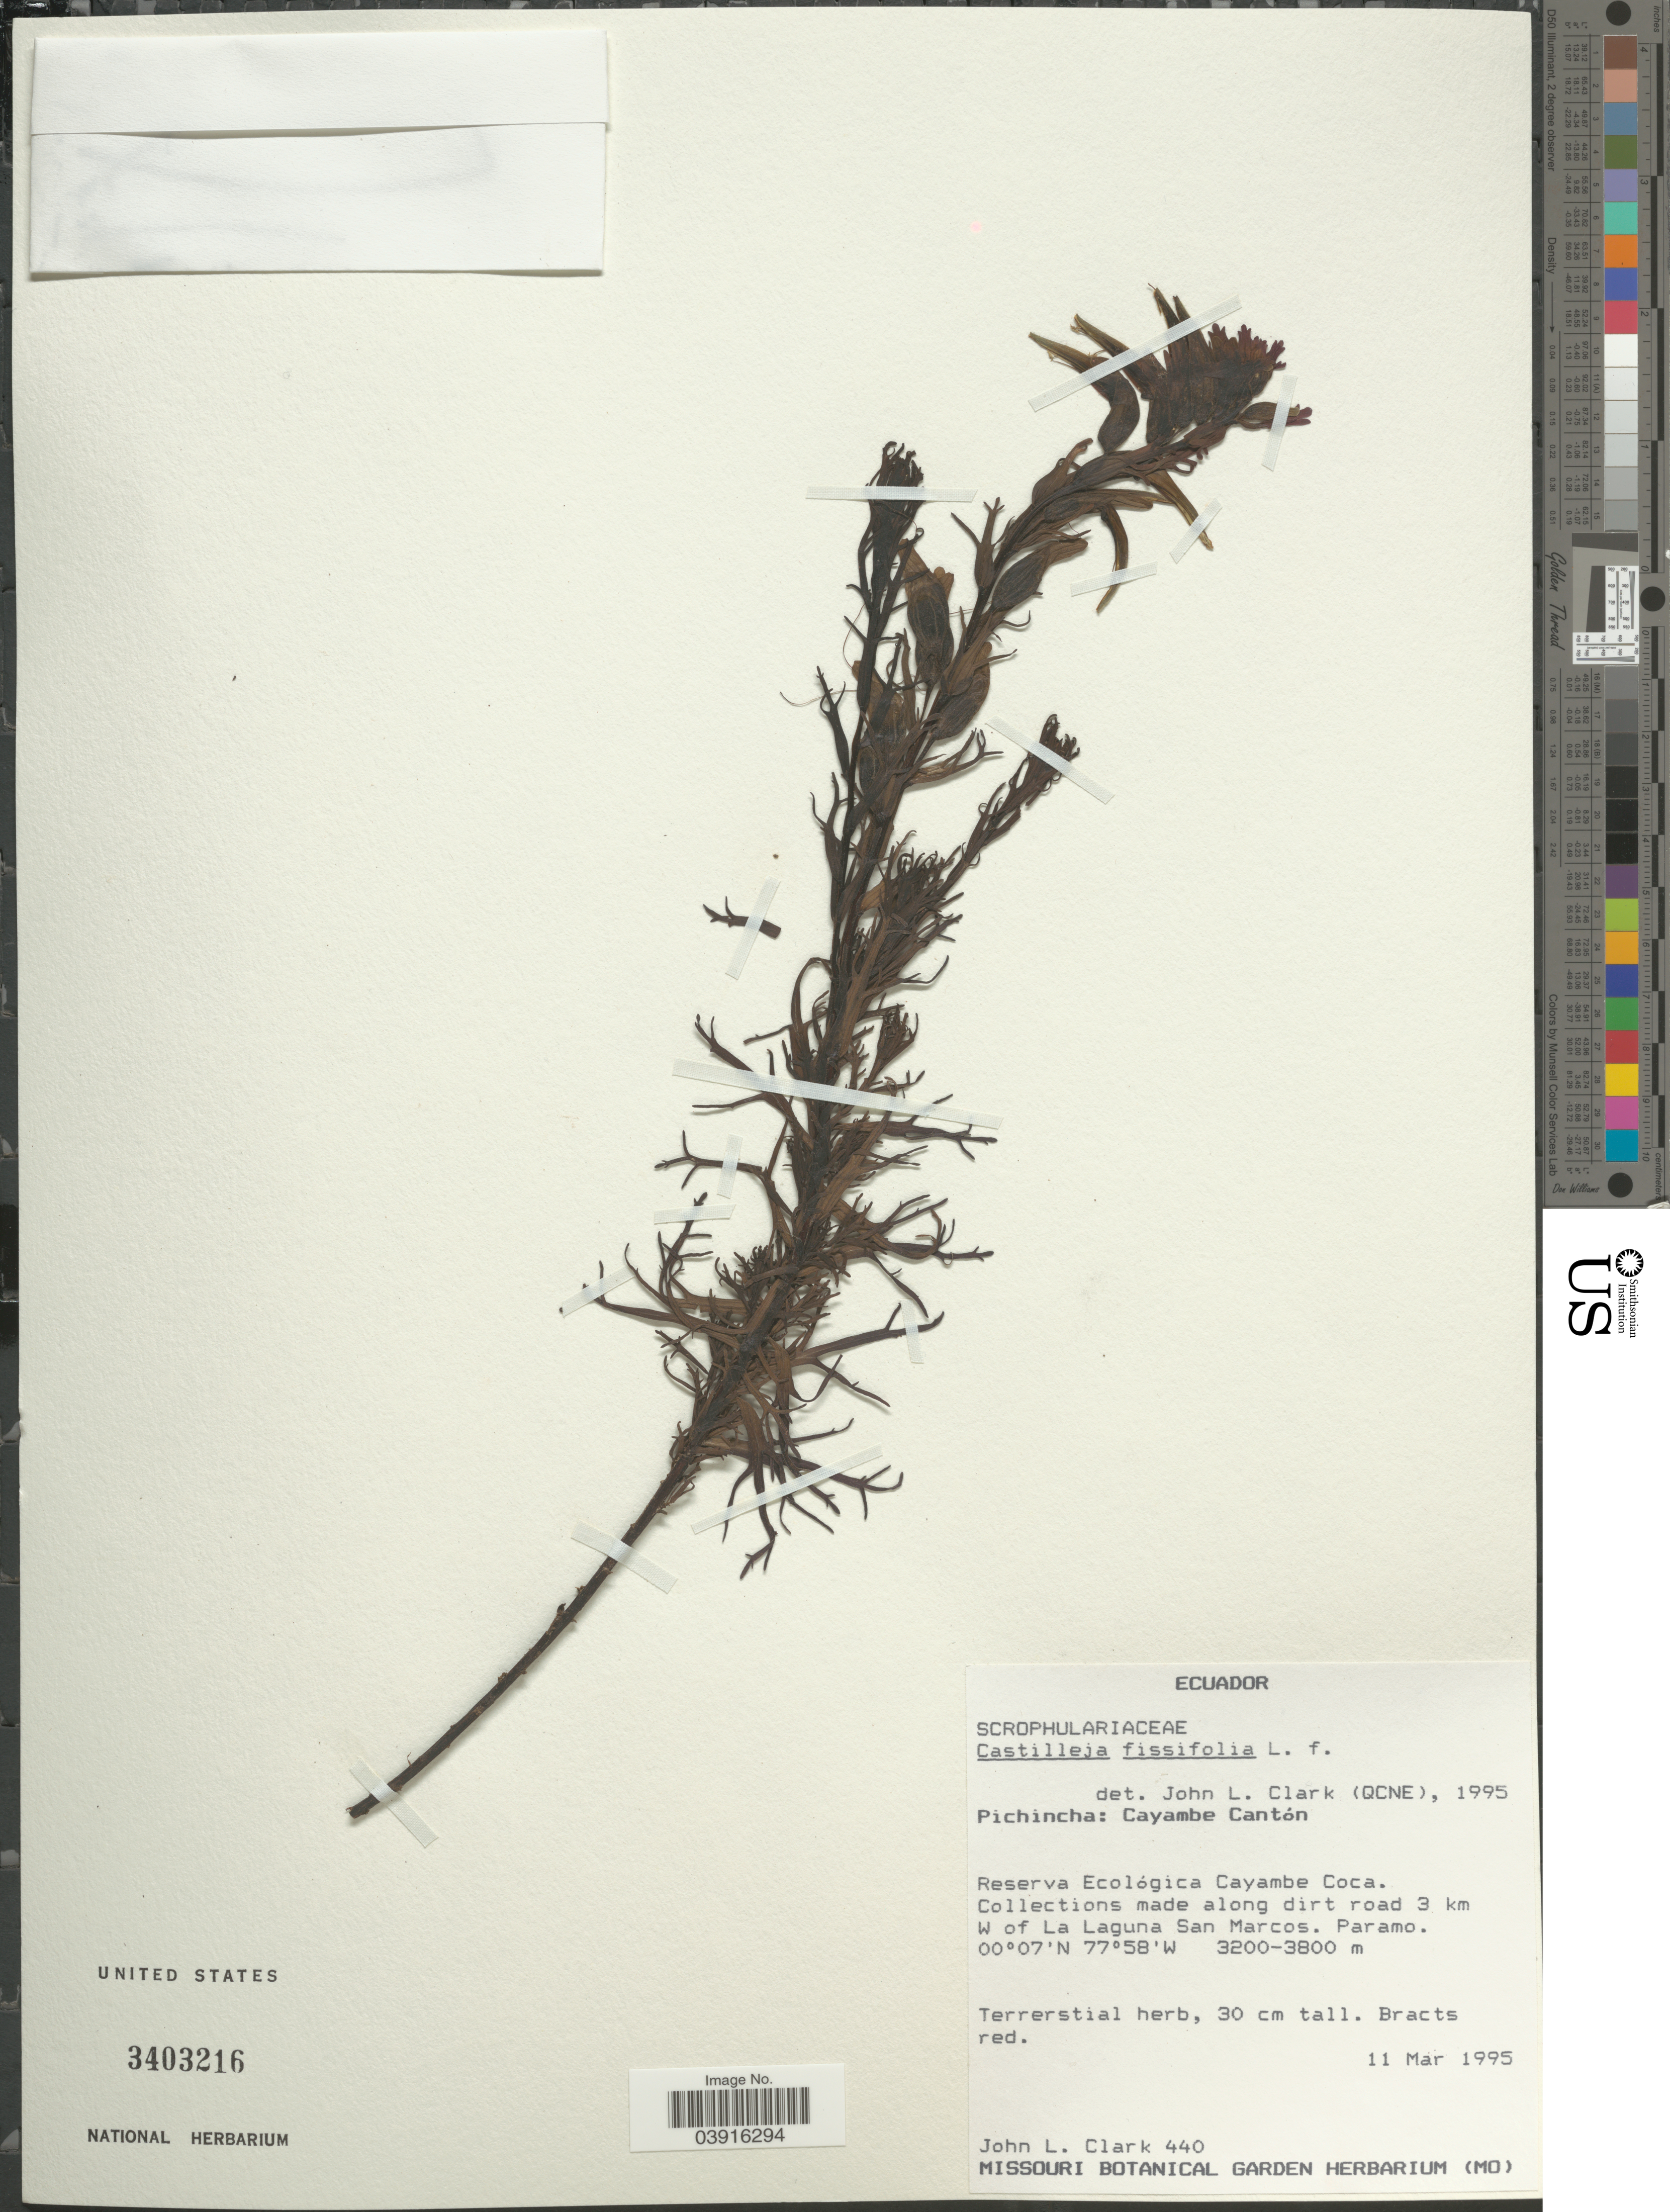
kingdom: Plantae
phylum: Tracheophyta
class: Magnoliopsida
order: Lamiales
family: Orobanchaceae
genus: Castilleja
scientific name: Castilleja fissifolia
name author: L. f.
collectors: J. L. Clark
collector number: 440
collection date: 1995-03-11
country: Ecuador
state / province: Pichincha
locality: Pichincha: Cayambe Cantón. Reserva Ecológica Cayambe Coca. Collections made along dirt road 3 km W of La Laguna San Marcos.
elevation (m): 3200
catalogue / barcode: US 3403216